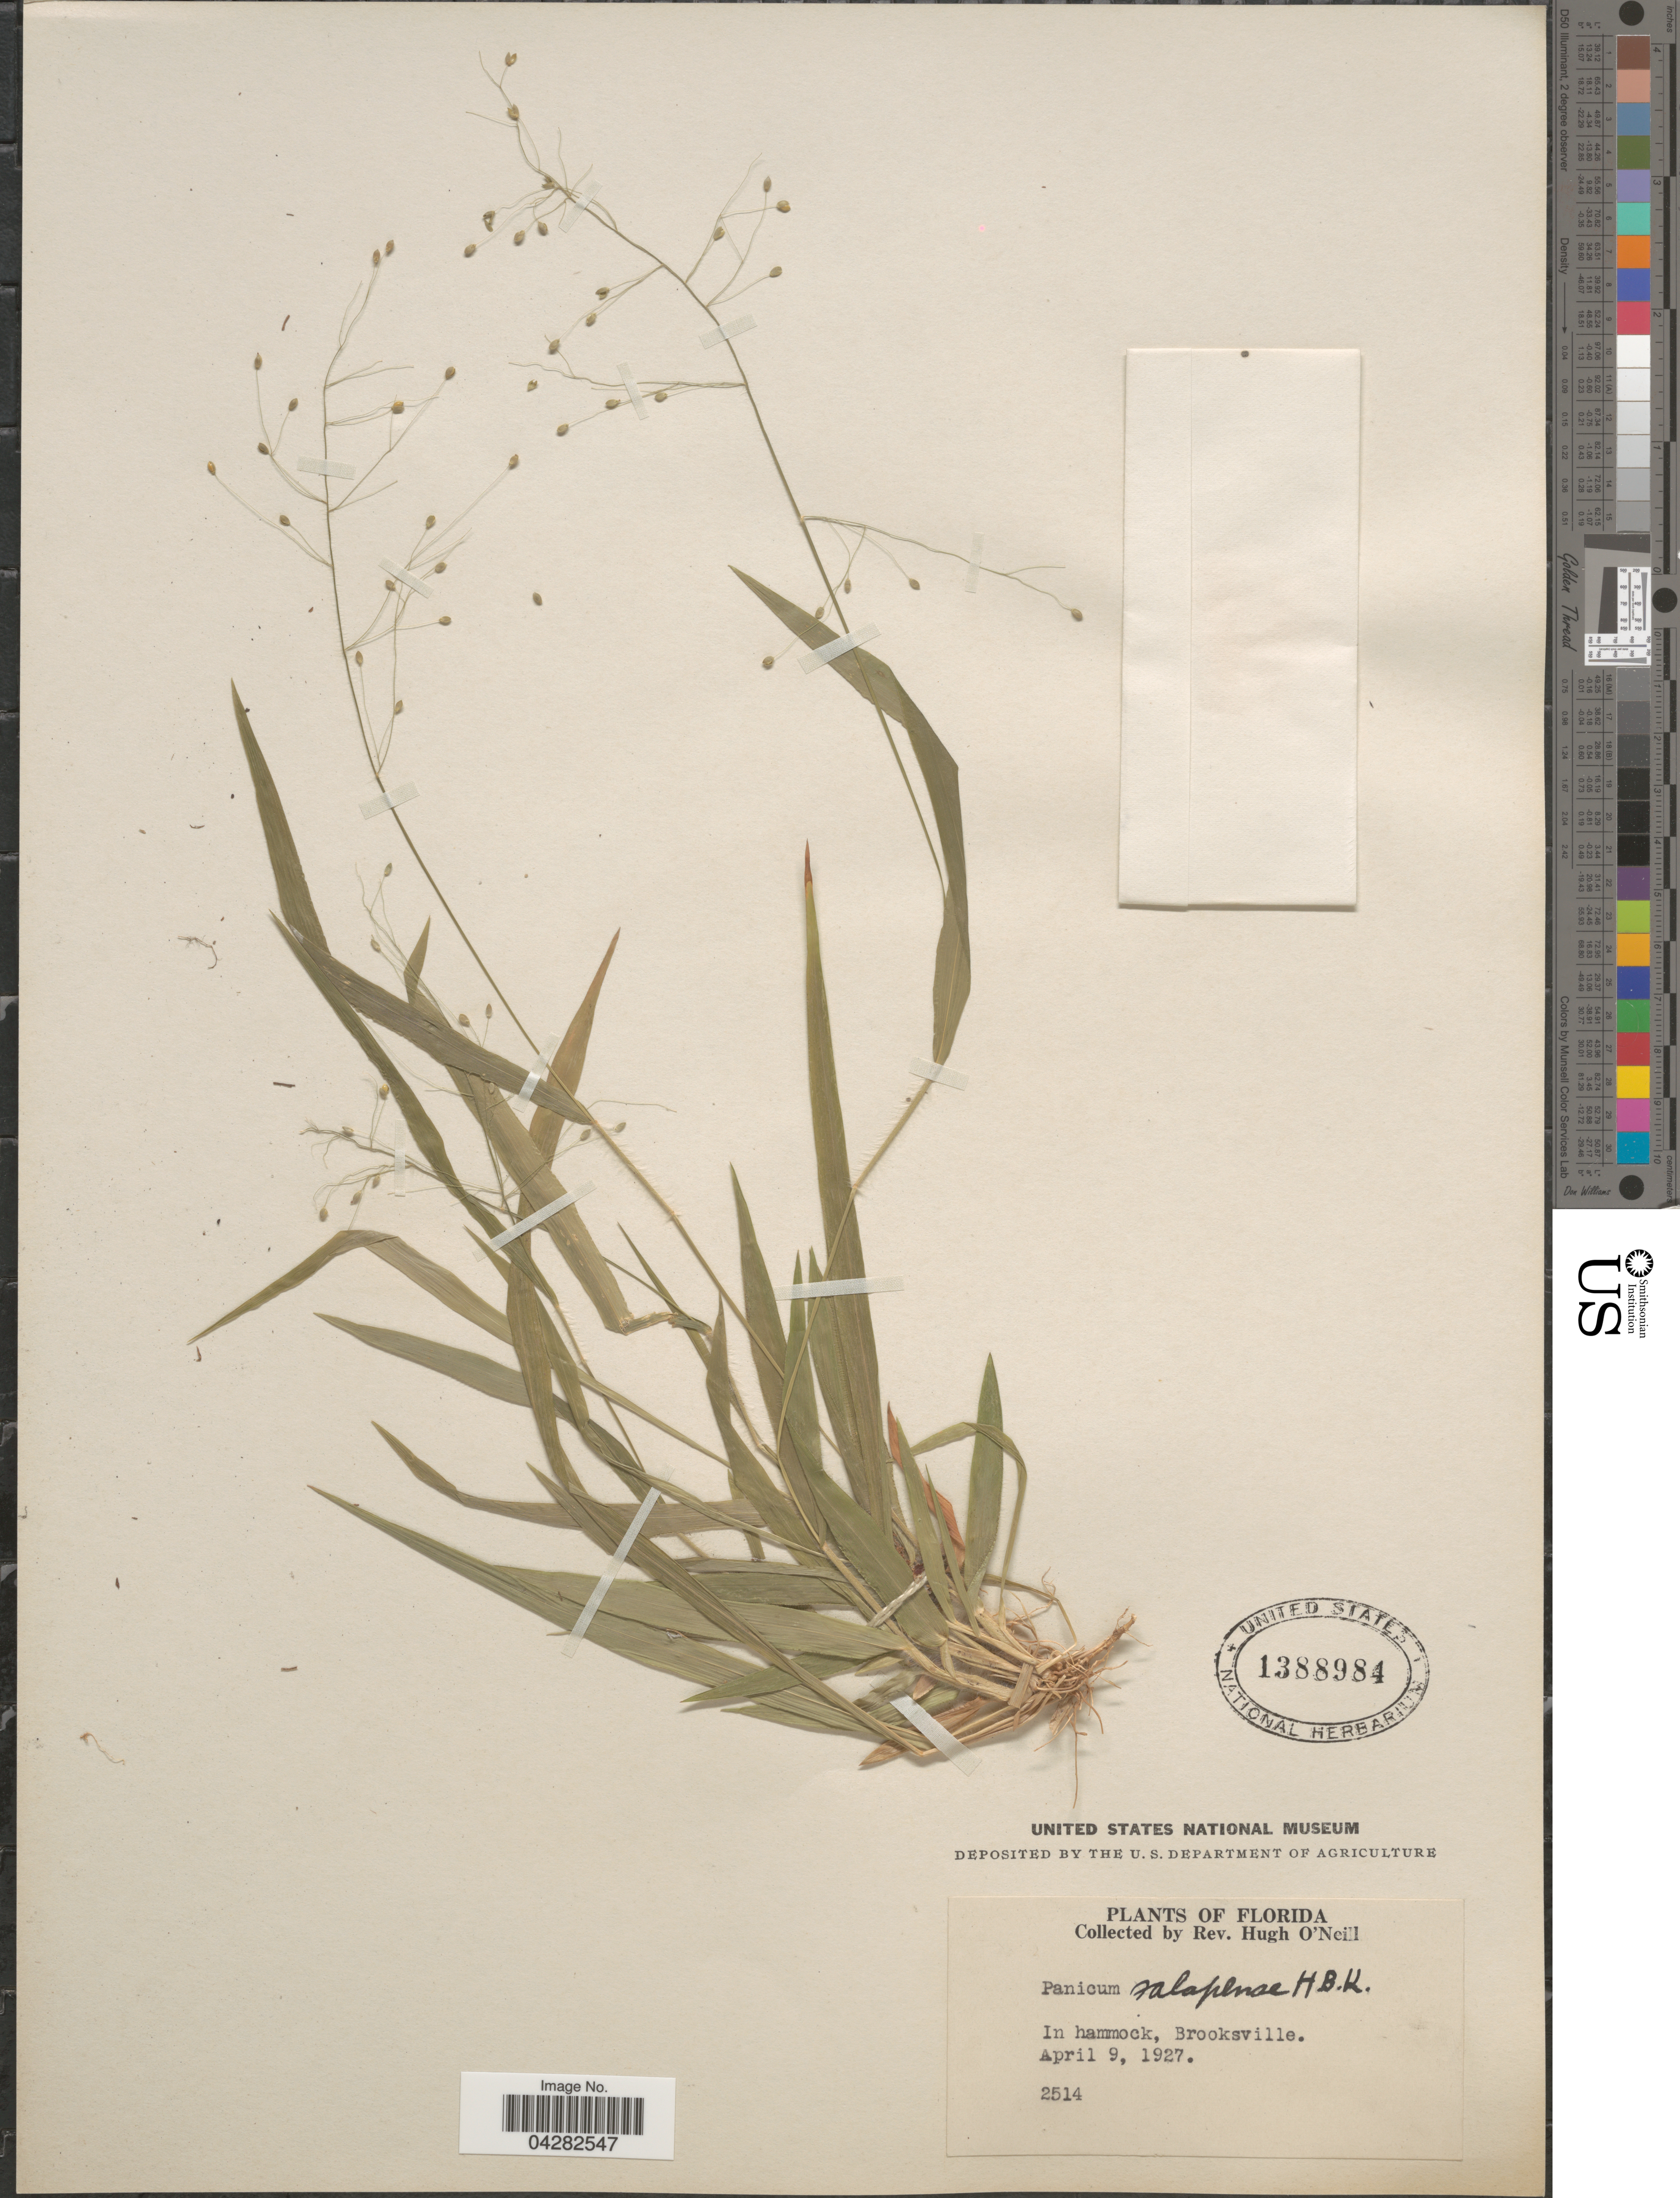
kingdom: Plantae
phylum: Tracheophyta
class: Liliopsida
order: Poales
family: Poaceae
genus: Dichanthelium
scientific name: Dichanthelium laxiflorum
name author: (Lam.) Gould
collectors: H. O'Neill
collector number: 2514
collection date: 1927-04-09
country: United States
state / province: Florida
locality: In hammock, Brooksville.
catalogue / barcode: US 1388984